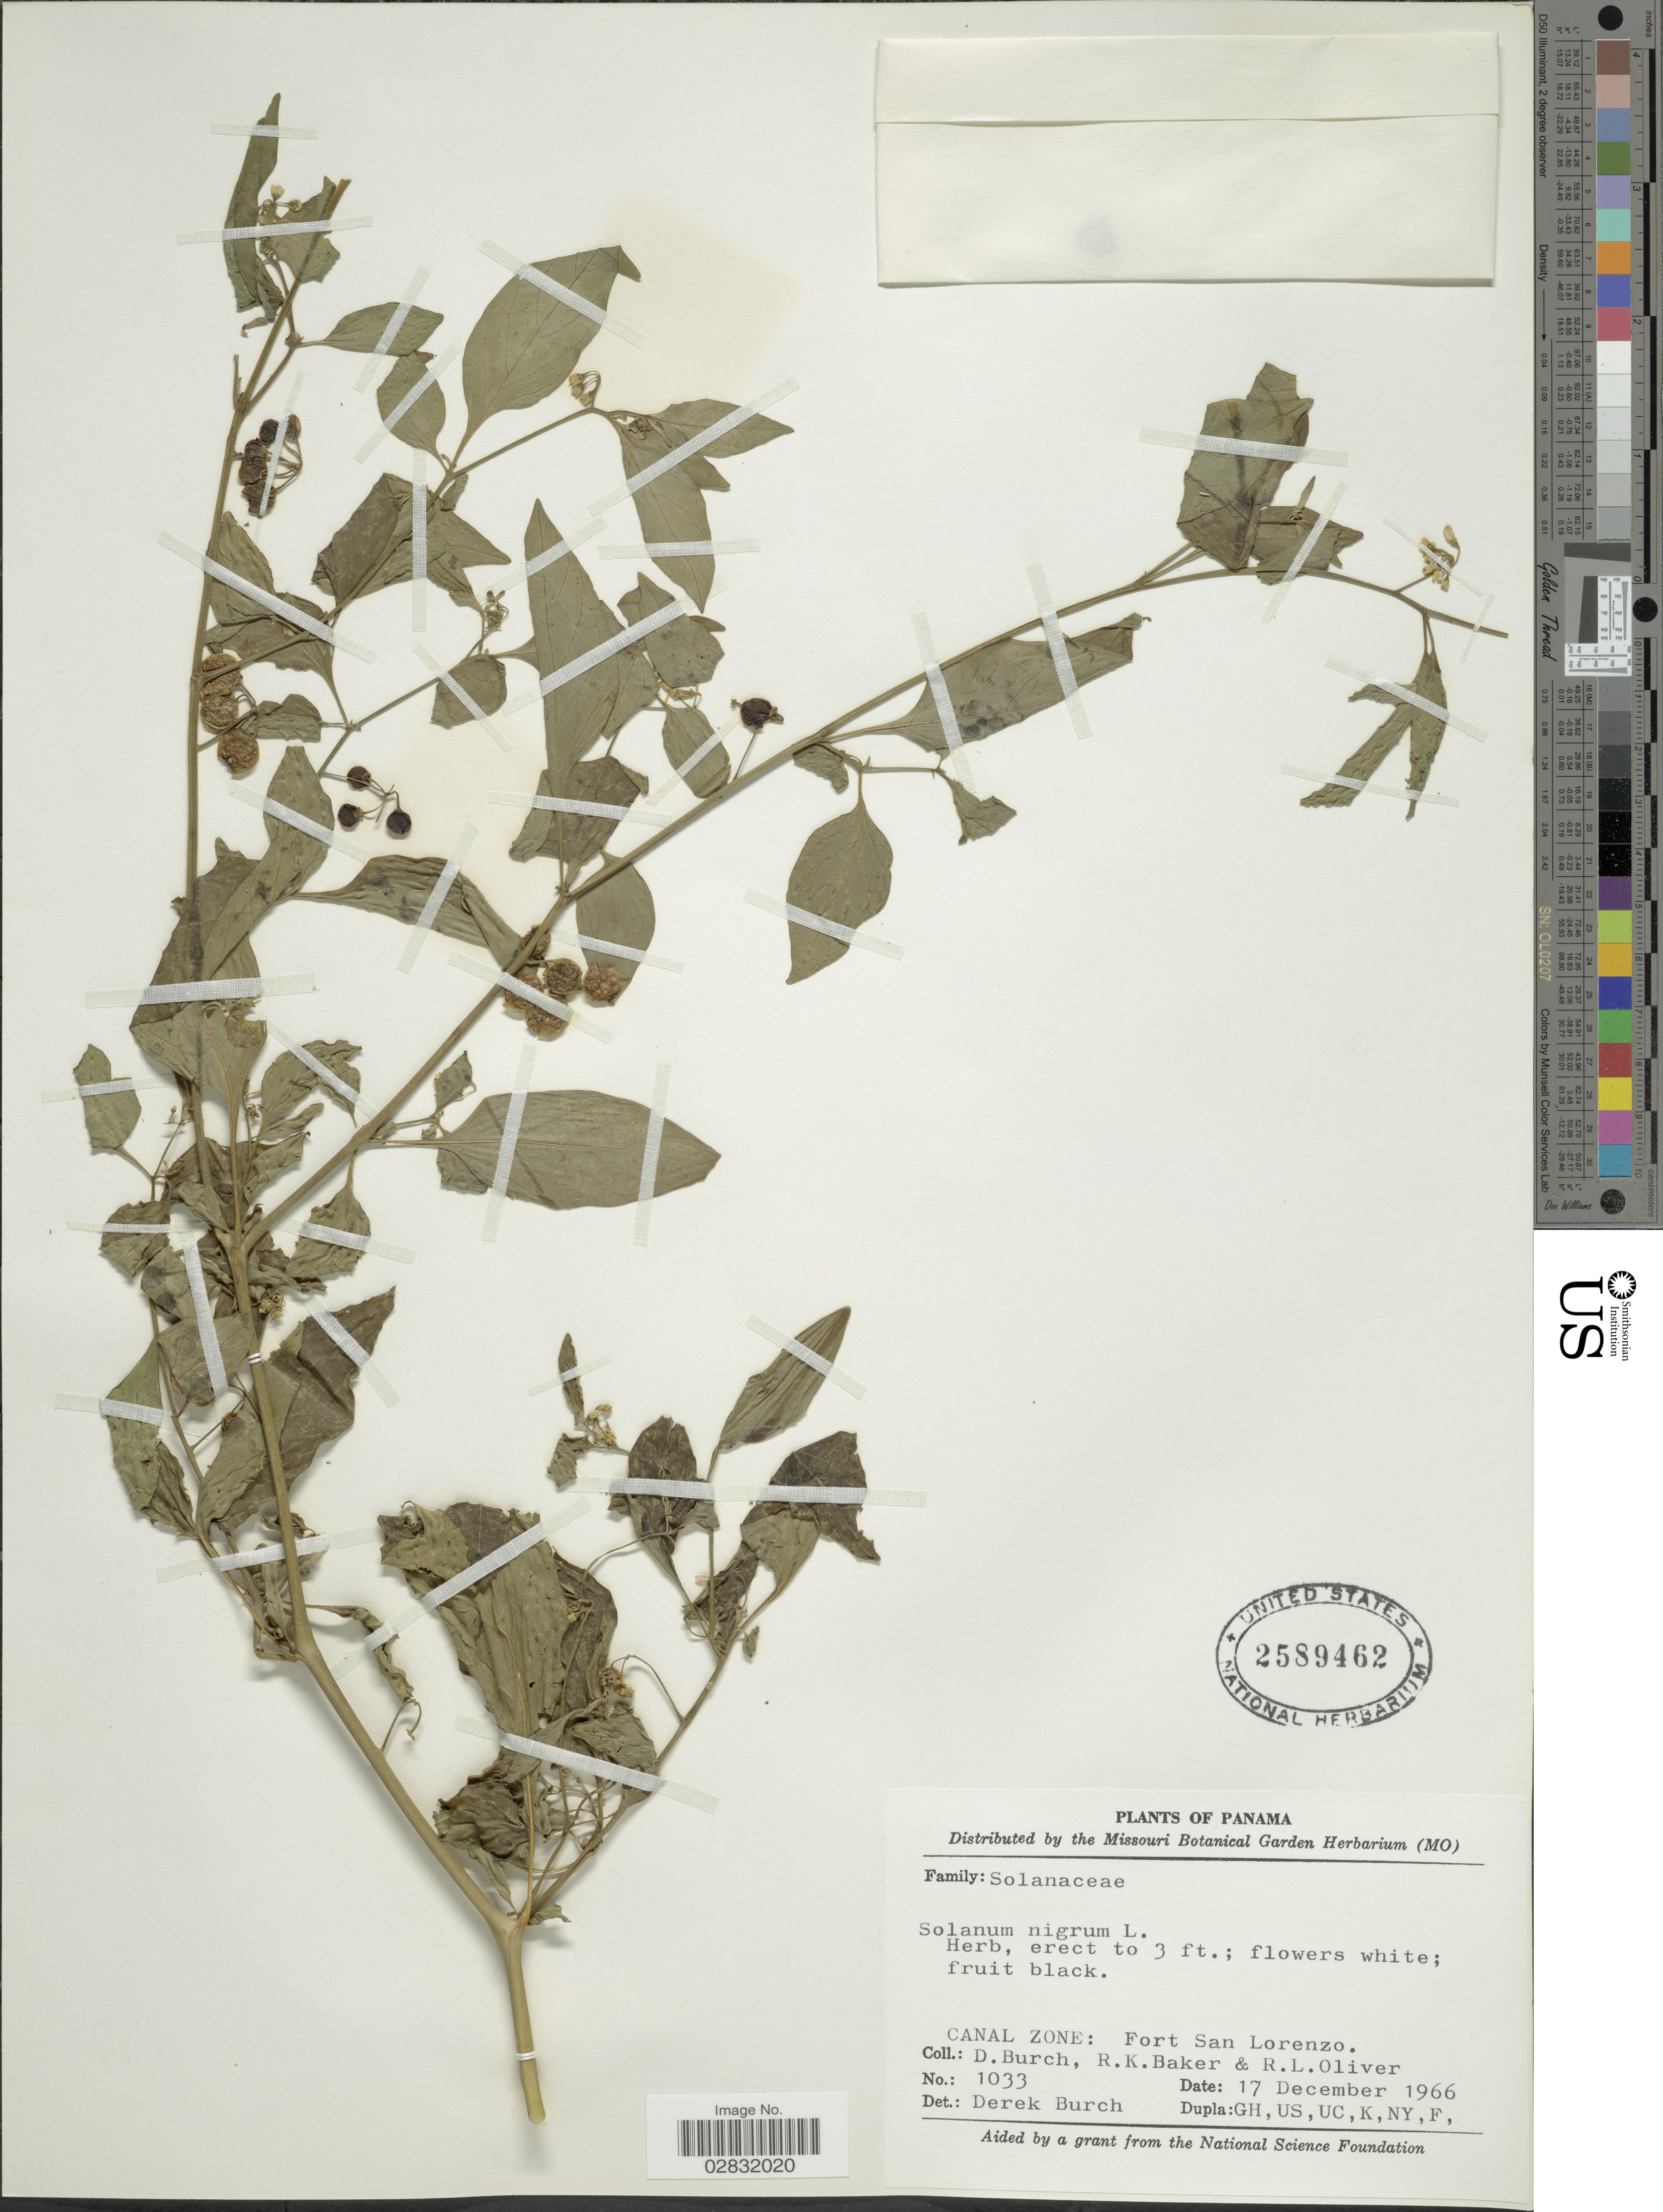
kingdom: Plantae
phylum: Tracheophyta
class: Magnoliopsida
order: Solanales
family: Solanaceae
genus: Solanum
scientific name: Solanum nigrum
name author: L.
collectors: D. Burch, R. K. Baker & R. Oliver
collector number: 1033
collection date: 1966-12-17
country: Panama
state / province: Colón / Panamá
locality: Canal Zone: Fort San Lorenzo.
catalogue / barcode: US 2589462